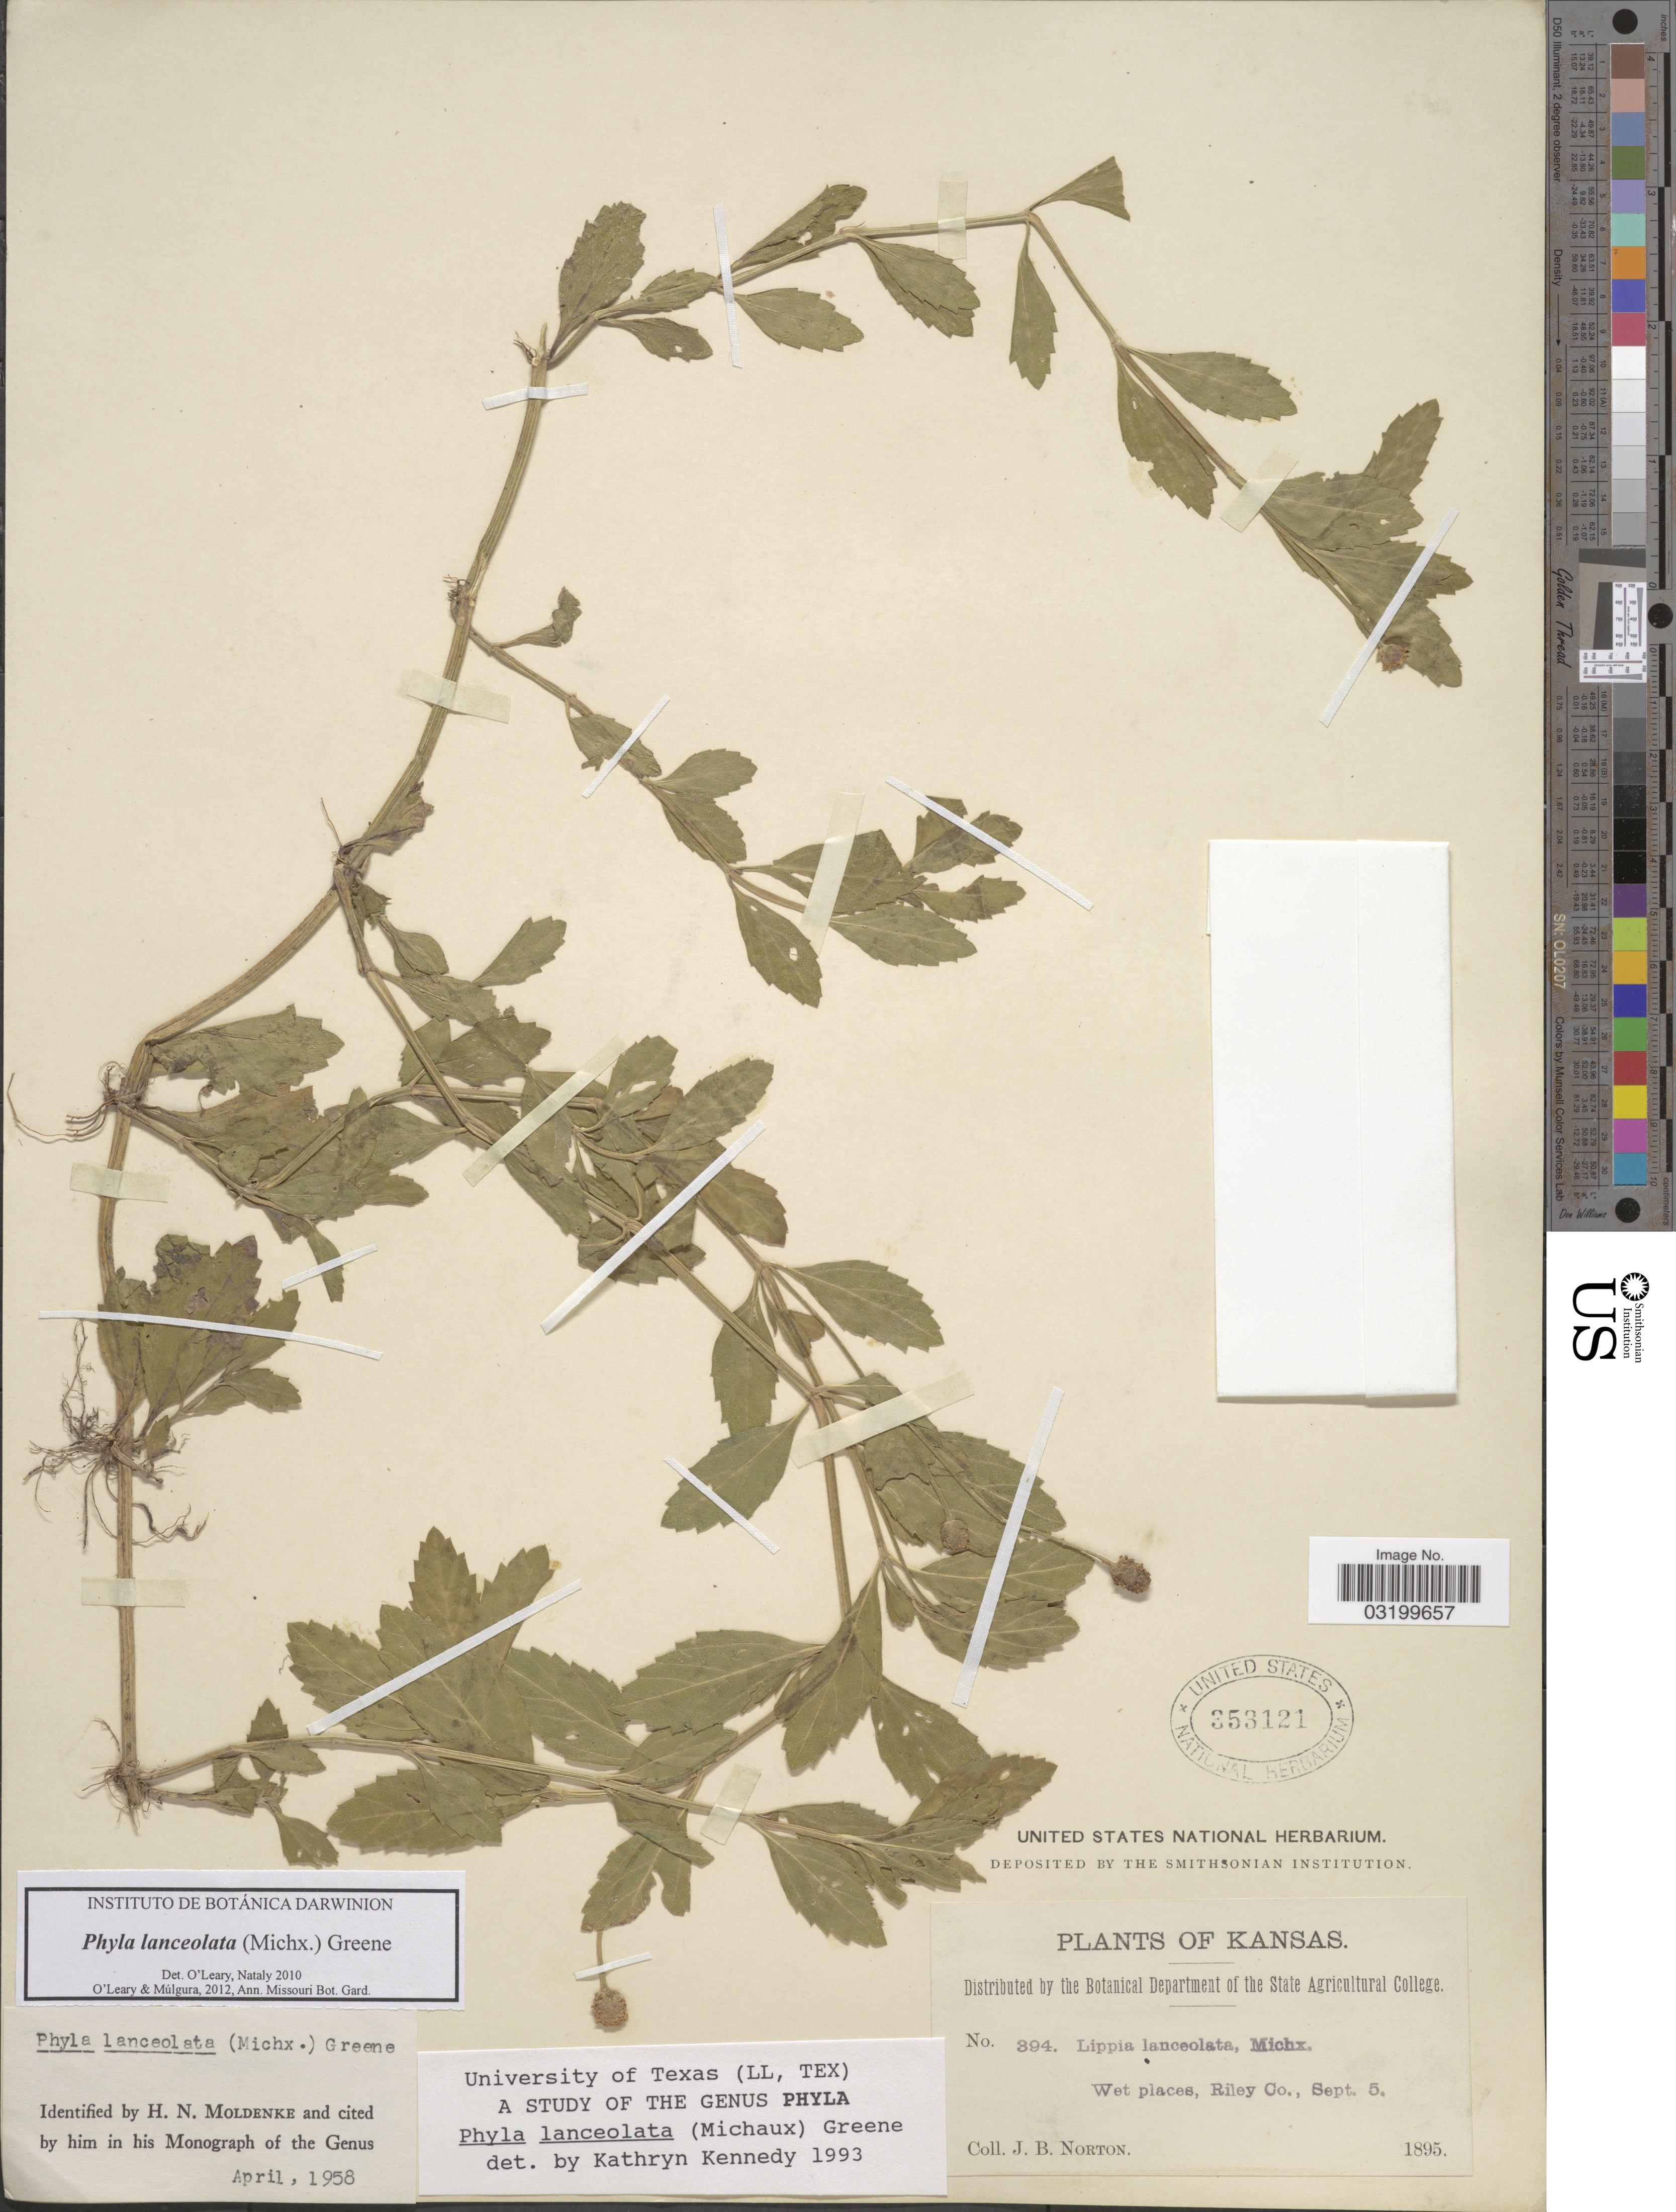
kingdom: Plantae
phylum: Tracheophyta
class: Magnoliopsida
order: Lamiales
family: Verbenaceae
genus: Phyla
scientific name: Phyla lanceolata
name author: (Michx.) Greene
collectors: J. B. Norton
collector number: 394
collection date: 1895-09-05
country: United States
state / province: Kansas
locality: Riley Co.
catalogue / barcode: US 353121